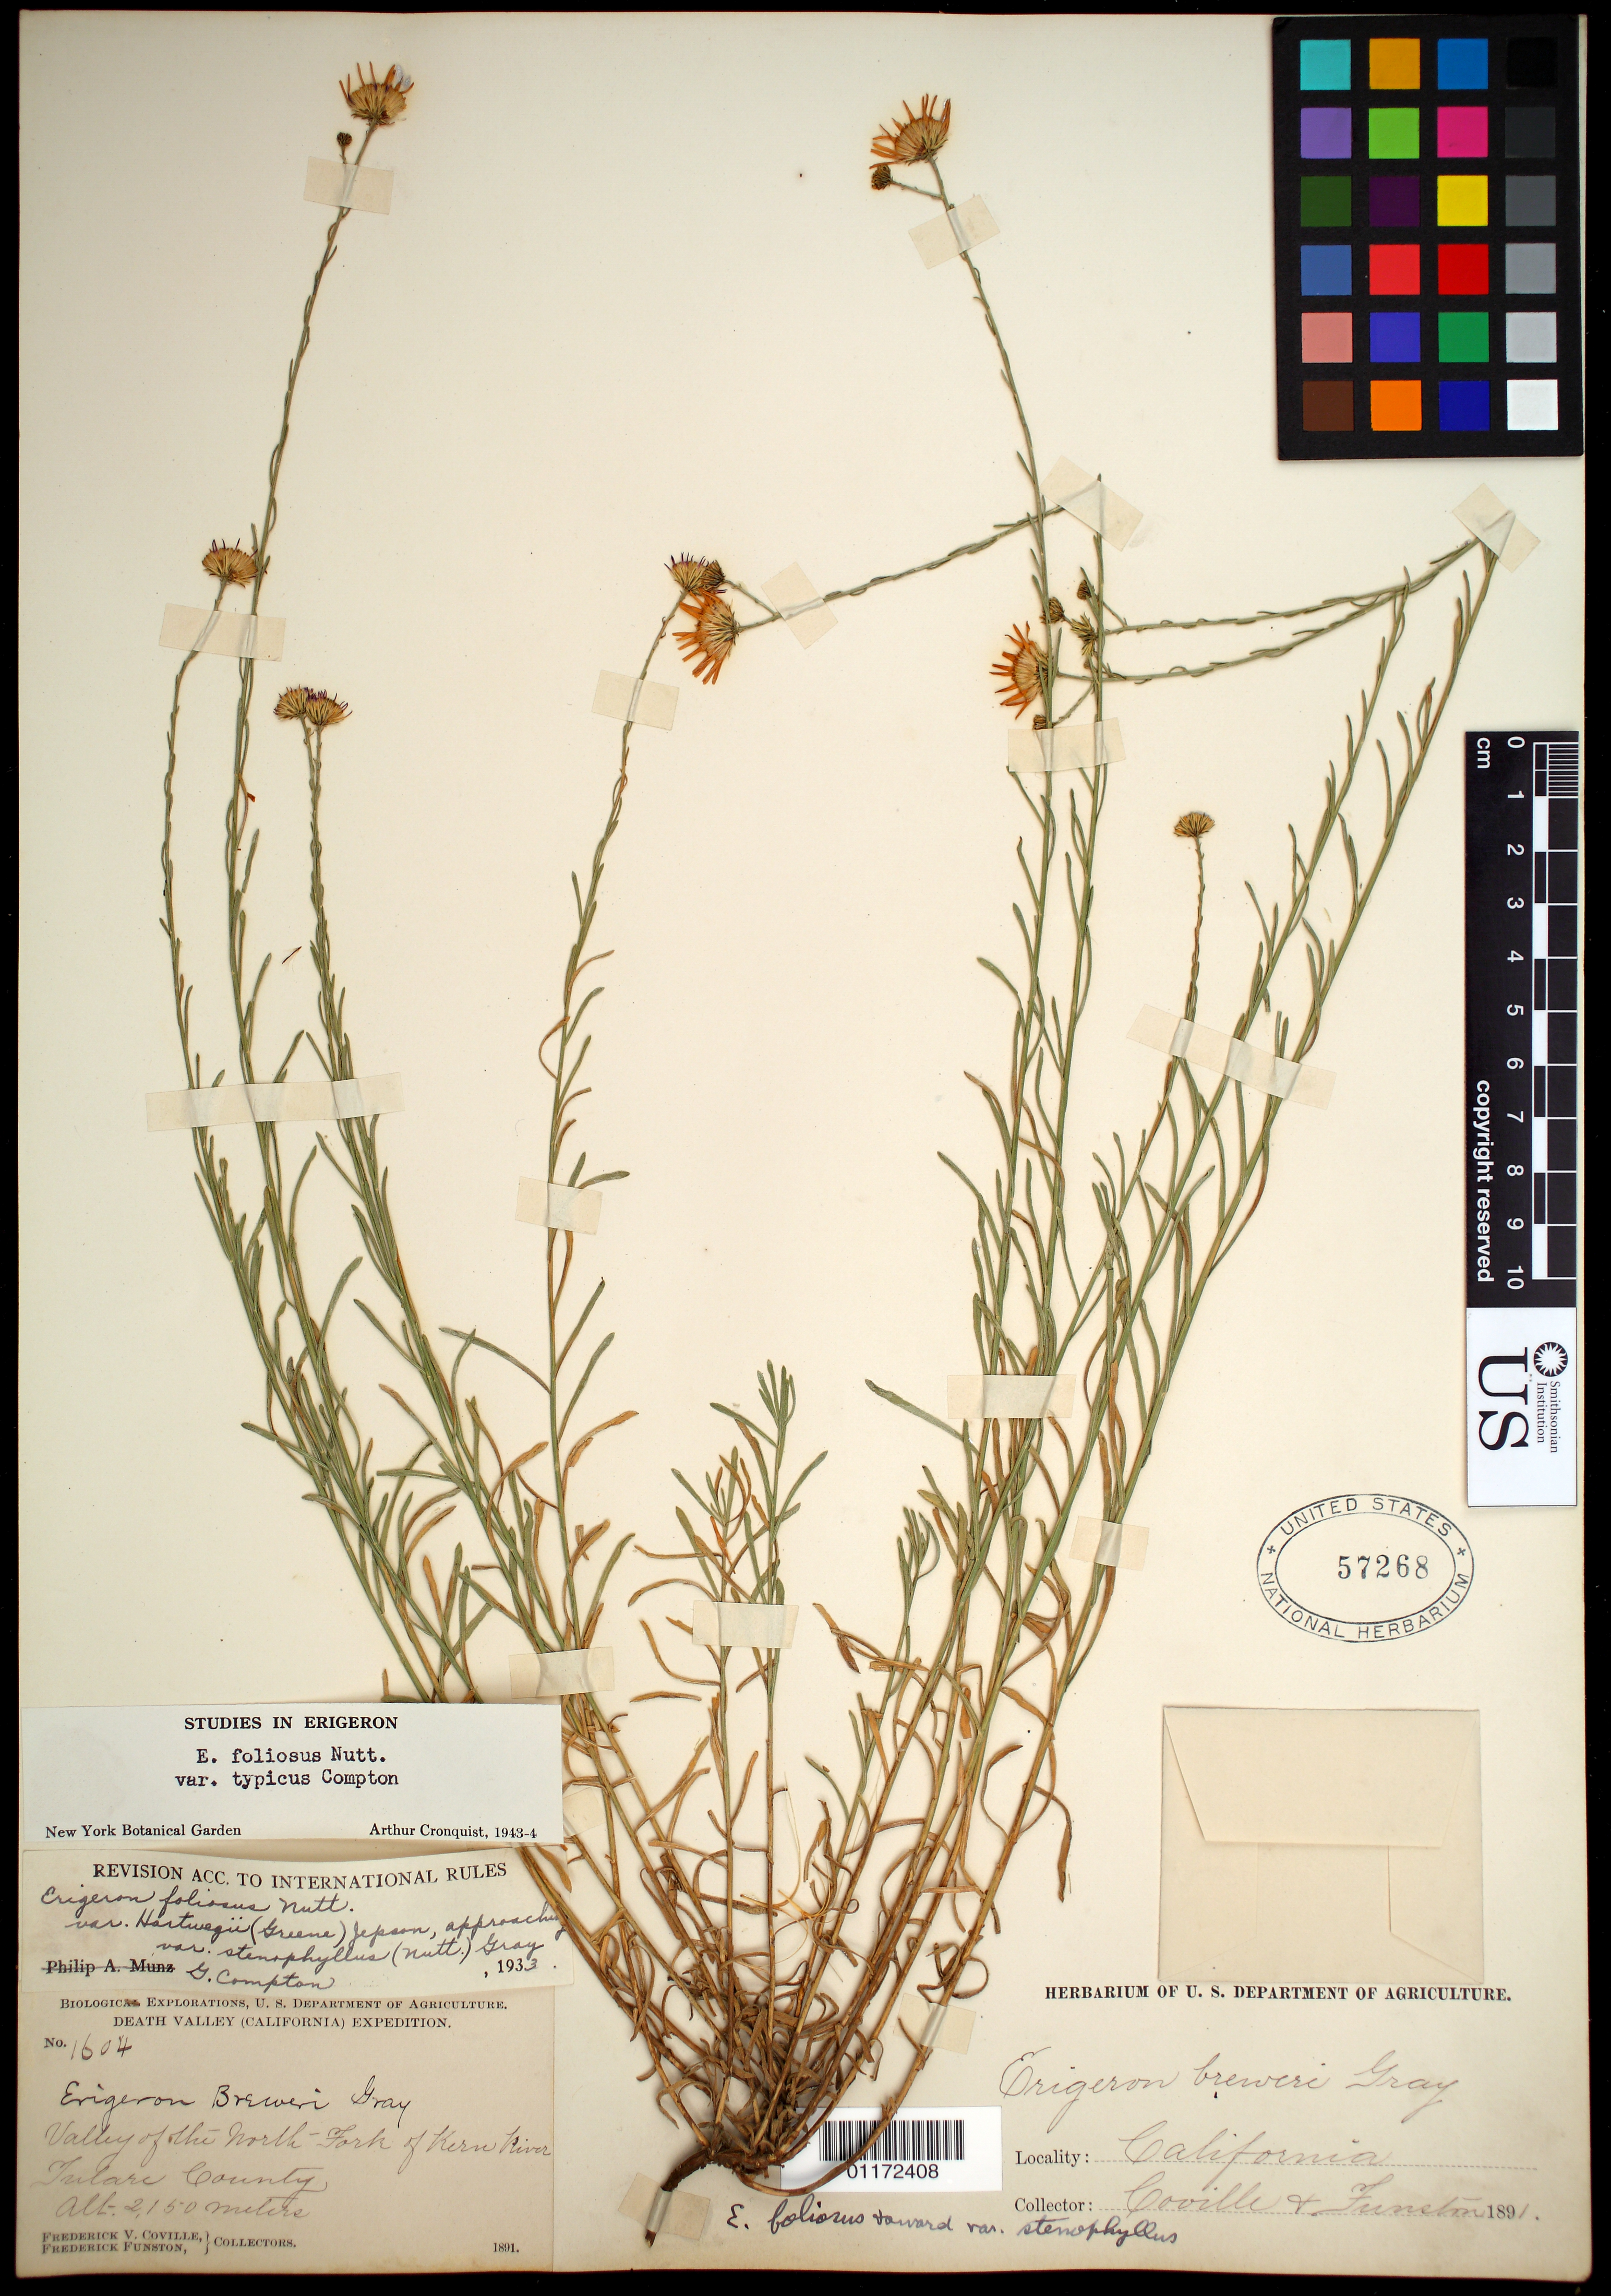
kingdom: Plantae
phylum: Tracheophyta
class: Magnoliopsida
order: Asterales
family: Asteraceae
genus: Erigeron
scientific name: Erigeron foliosus var. foliosus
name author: Nutt.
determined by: Cronquist, A. J.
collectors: F. V. Coville & F. Funston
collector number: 1604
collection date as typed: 1891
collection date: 1891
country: United States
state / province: California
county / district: Tulare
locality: Valley of the North Fork of Kern River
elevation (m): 655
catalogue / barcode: US 57268